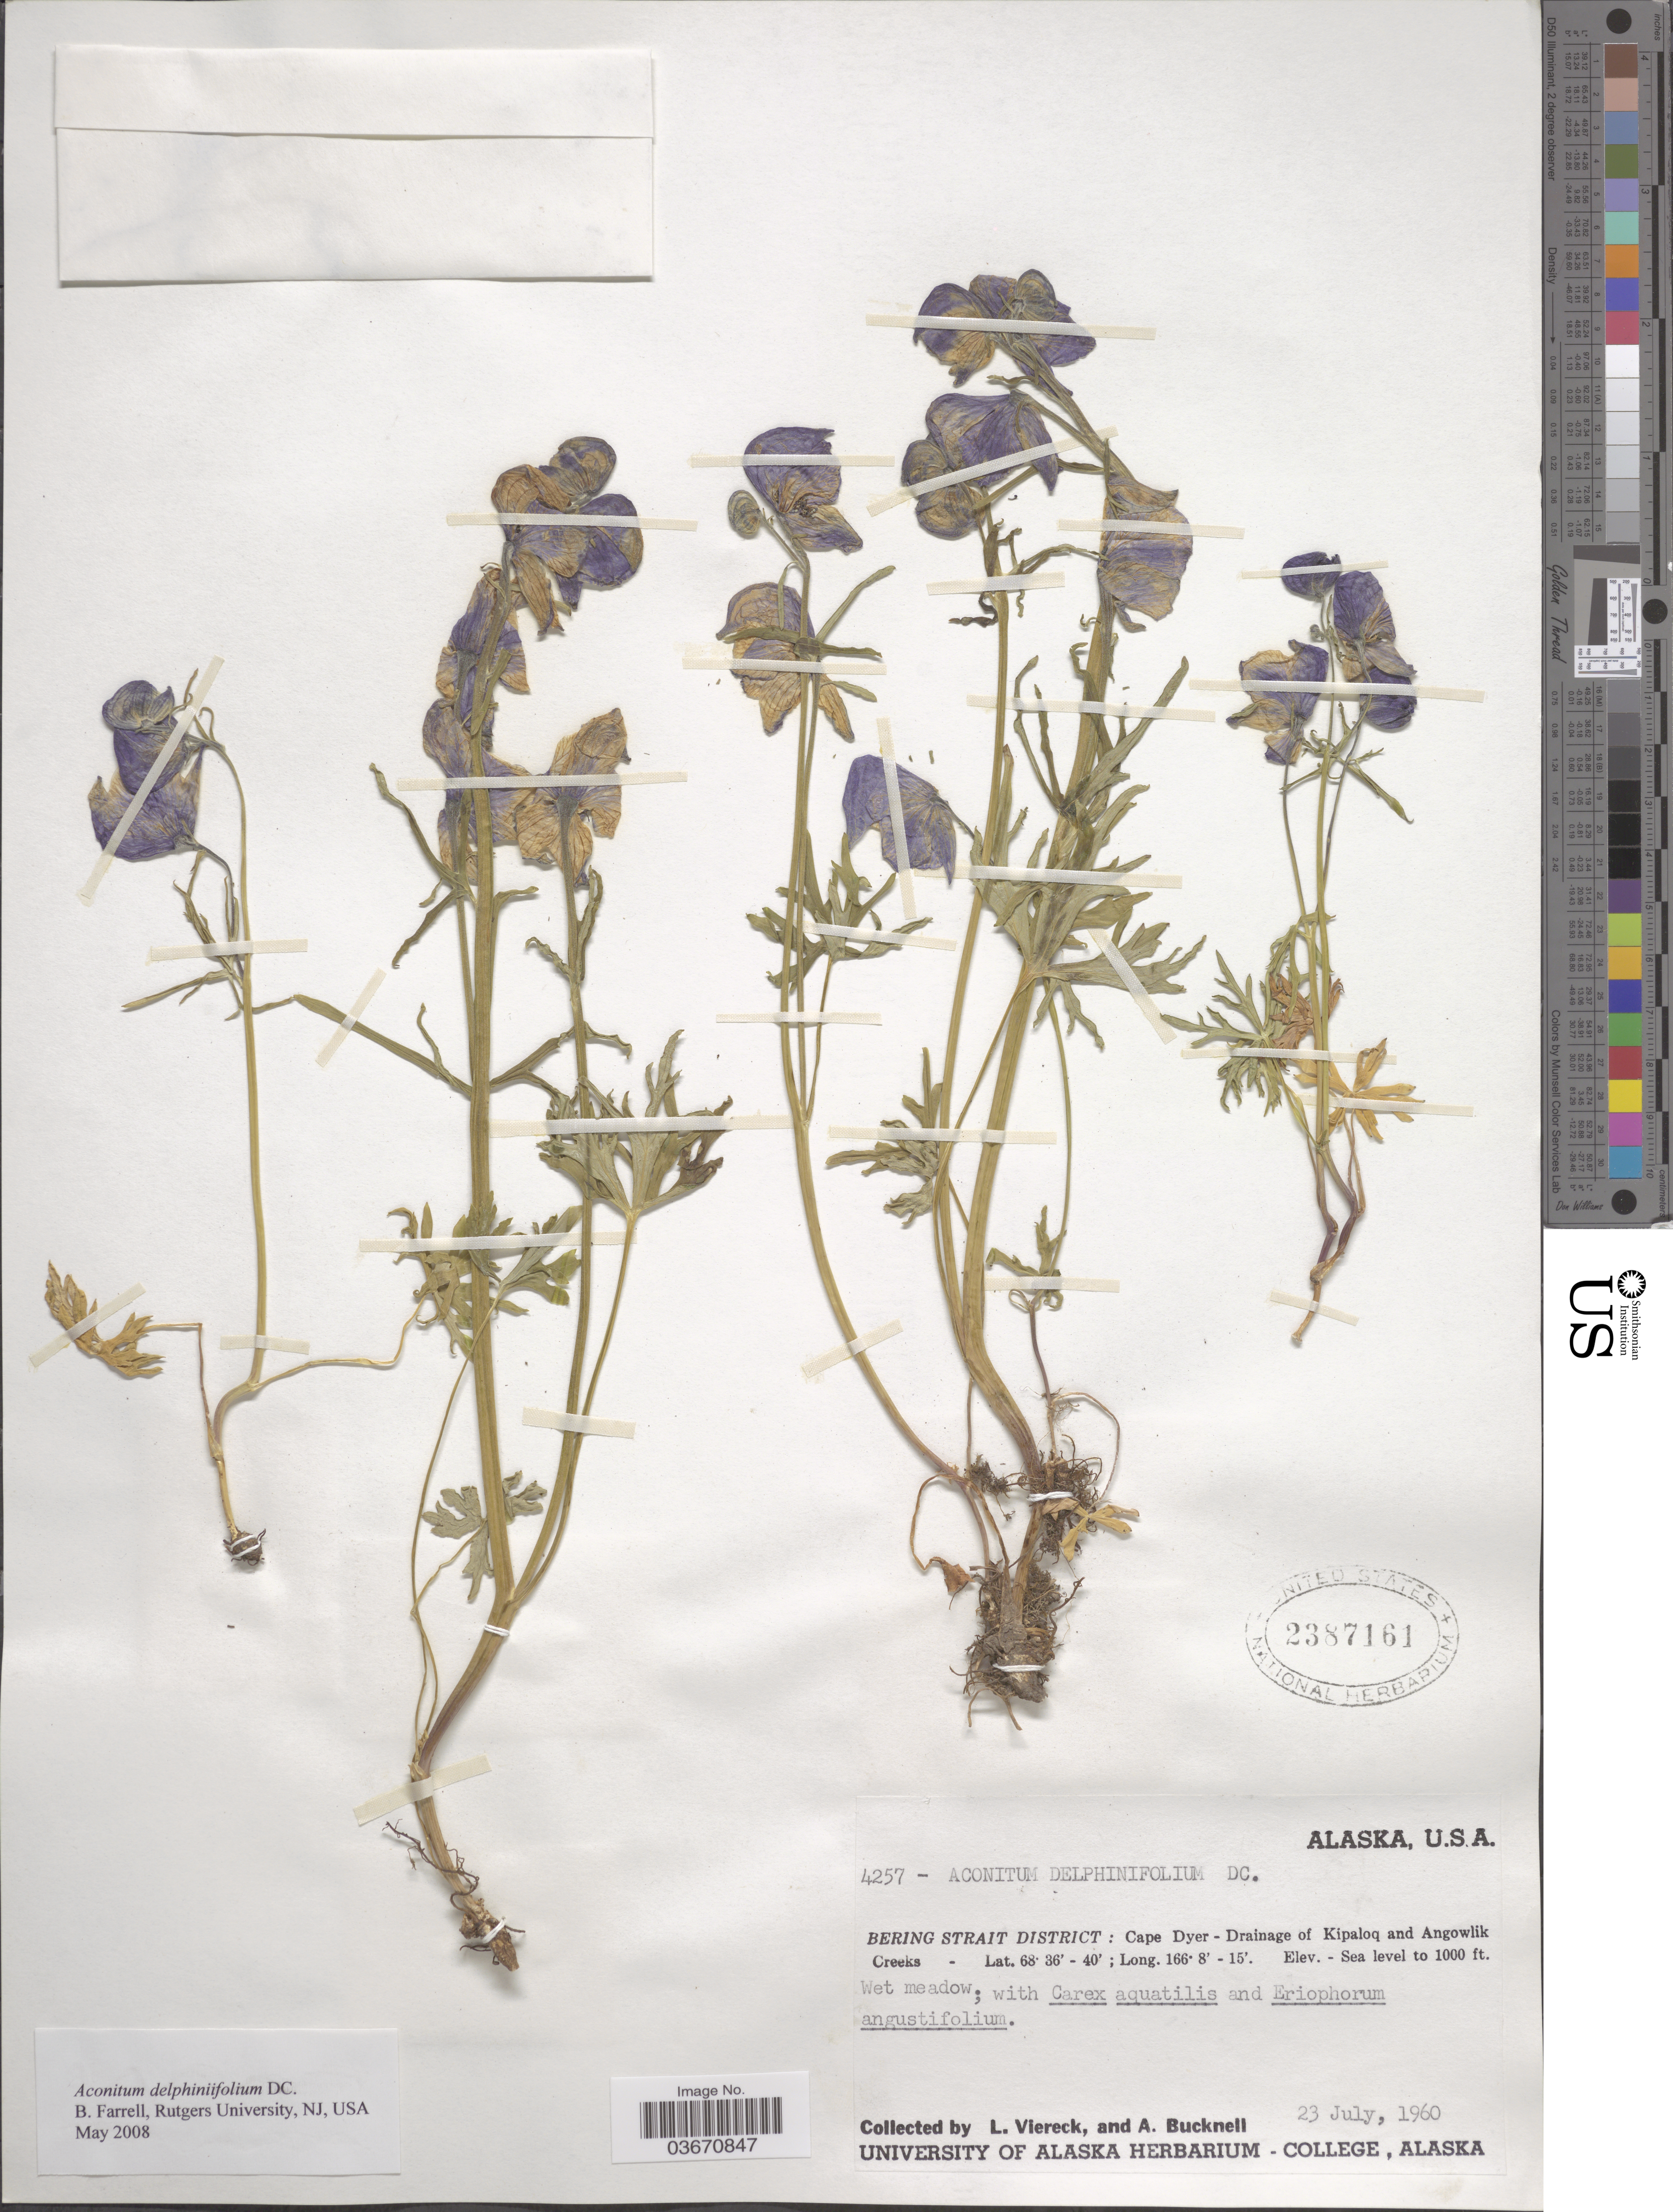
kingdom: Plantae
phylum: Tracheophyta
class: Magnoliopsida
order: Ranunculales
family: Ranunculaceae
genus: Aconitum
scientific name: Aconitum delphinifolium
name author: DC.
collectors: L. Viereck & A. Bucknell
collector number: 4257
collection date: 1960-07-23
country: United States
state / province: Alaska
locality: Bering Strait District: Cape Dyer - Drainage of Kipaloq and Angowlik Creeks.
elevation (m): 0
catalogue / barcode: US 2387161